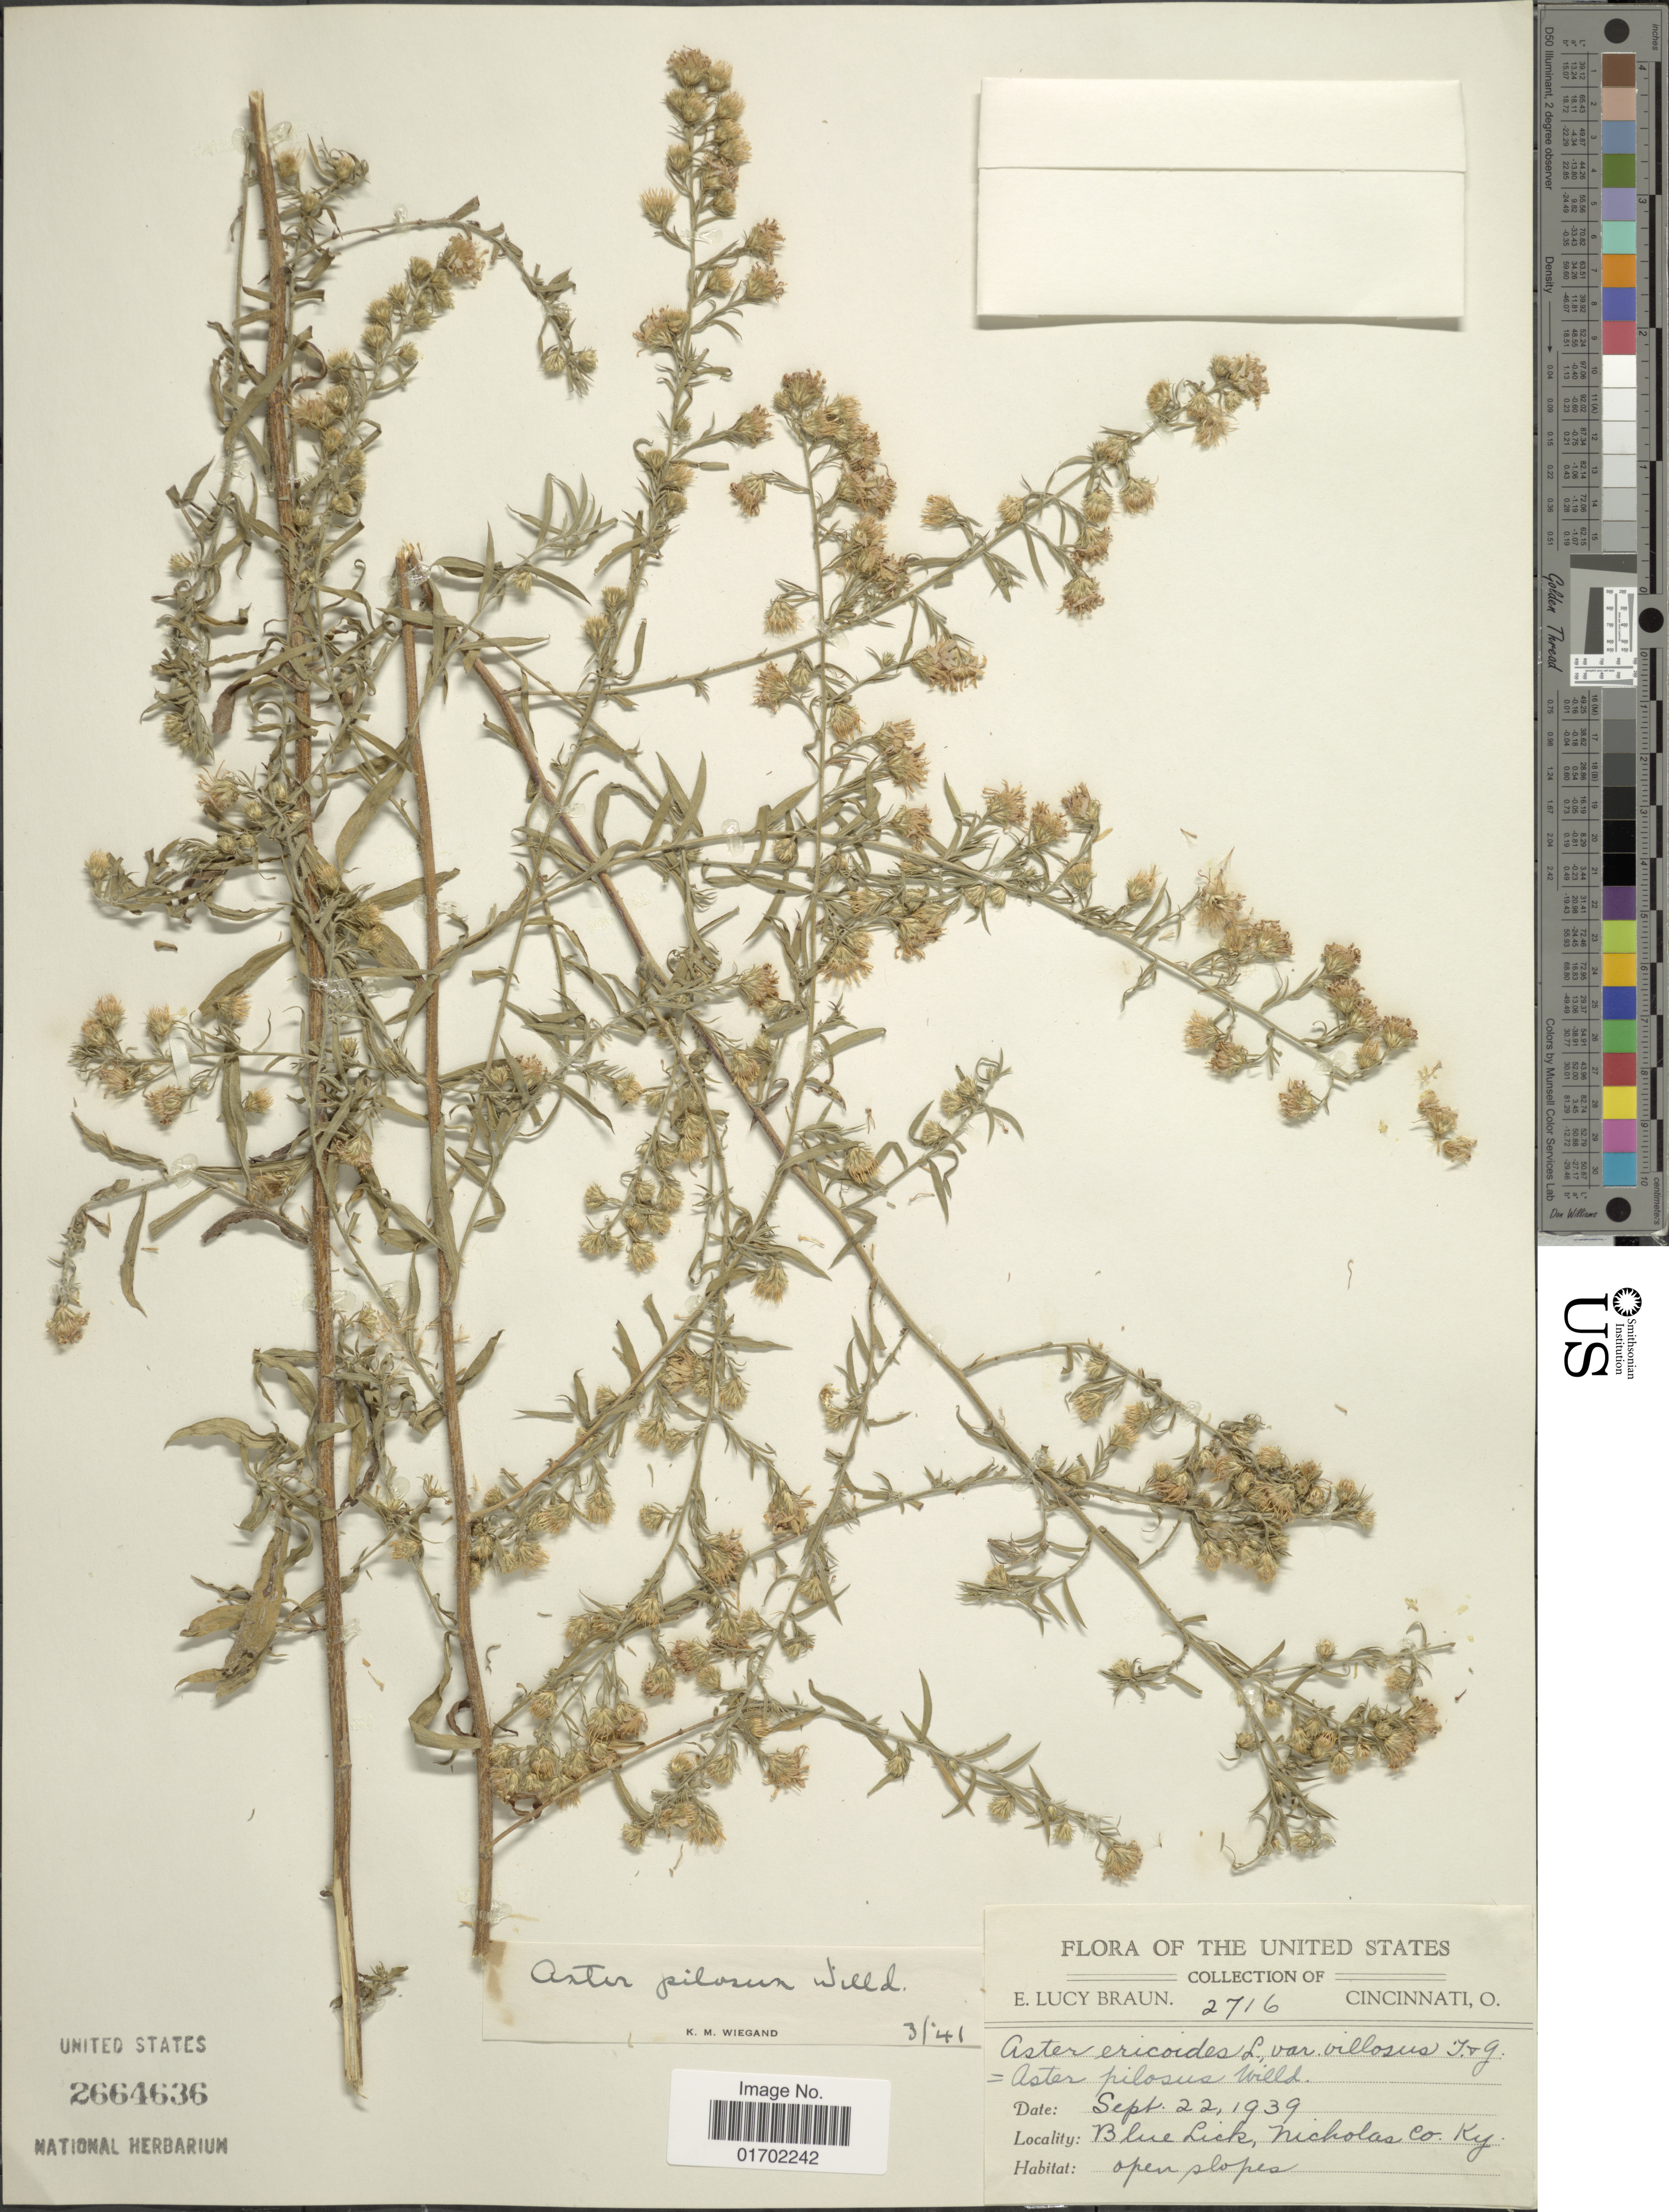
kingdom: Plantae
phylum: Tracheophyta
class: Magnoliopsida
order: Asterales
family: Asteraceae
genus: Symphyotrichum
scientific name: Symphyotrichum pilosum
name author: (Willd.) G.L. Nesom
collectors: E. L. Braun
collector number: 2716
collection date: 1939-09-22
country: United States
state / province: Kentucky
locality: United States, Blue Lick, Nicholas Co., Ky.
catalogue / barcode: US 2664636